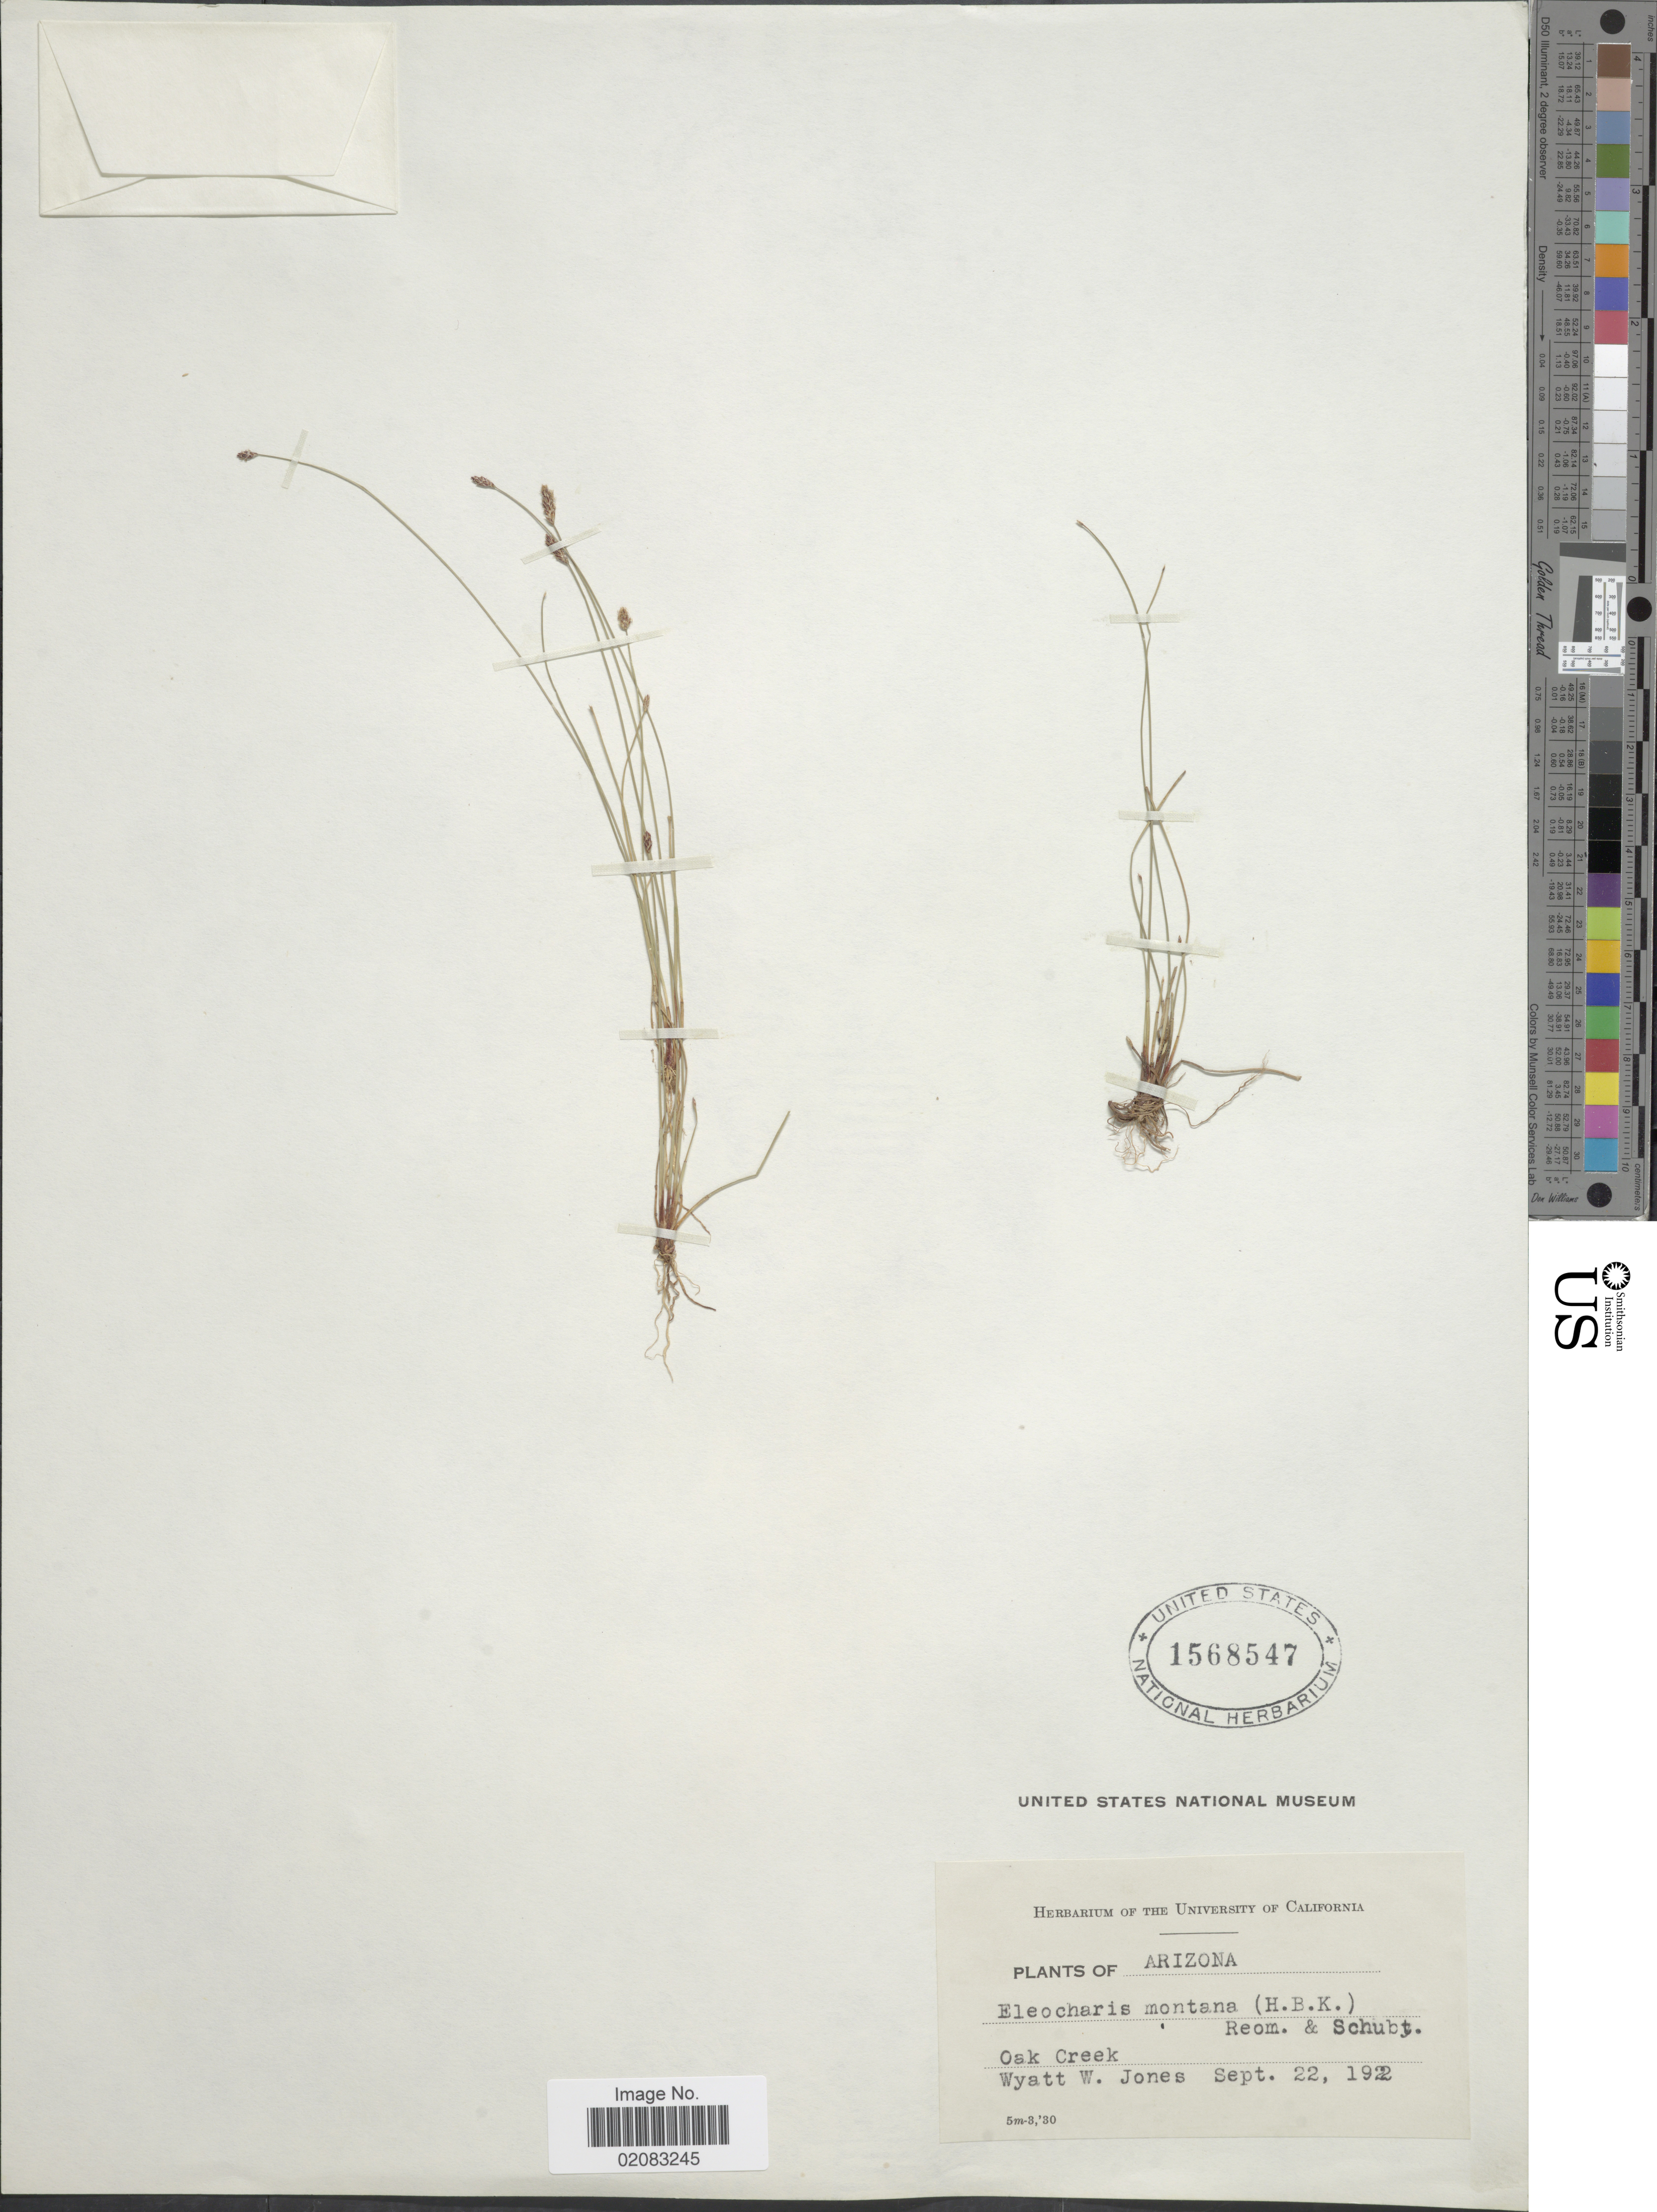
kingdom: Plantae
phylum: Tracheophyta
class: Liliopsida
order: Poales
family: Cyperaceae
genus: Eleocharis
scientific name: Eleocharis sp.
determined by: Strong, Mark T., (BOT), Smithsonian Institution - National Museum of Natural History (UNITED STATES)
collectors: W. W. Jones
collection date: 1922-09-22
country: United States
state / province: Arizona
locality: Oak Creek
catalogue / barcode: US 1568547